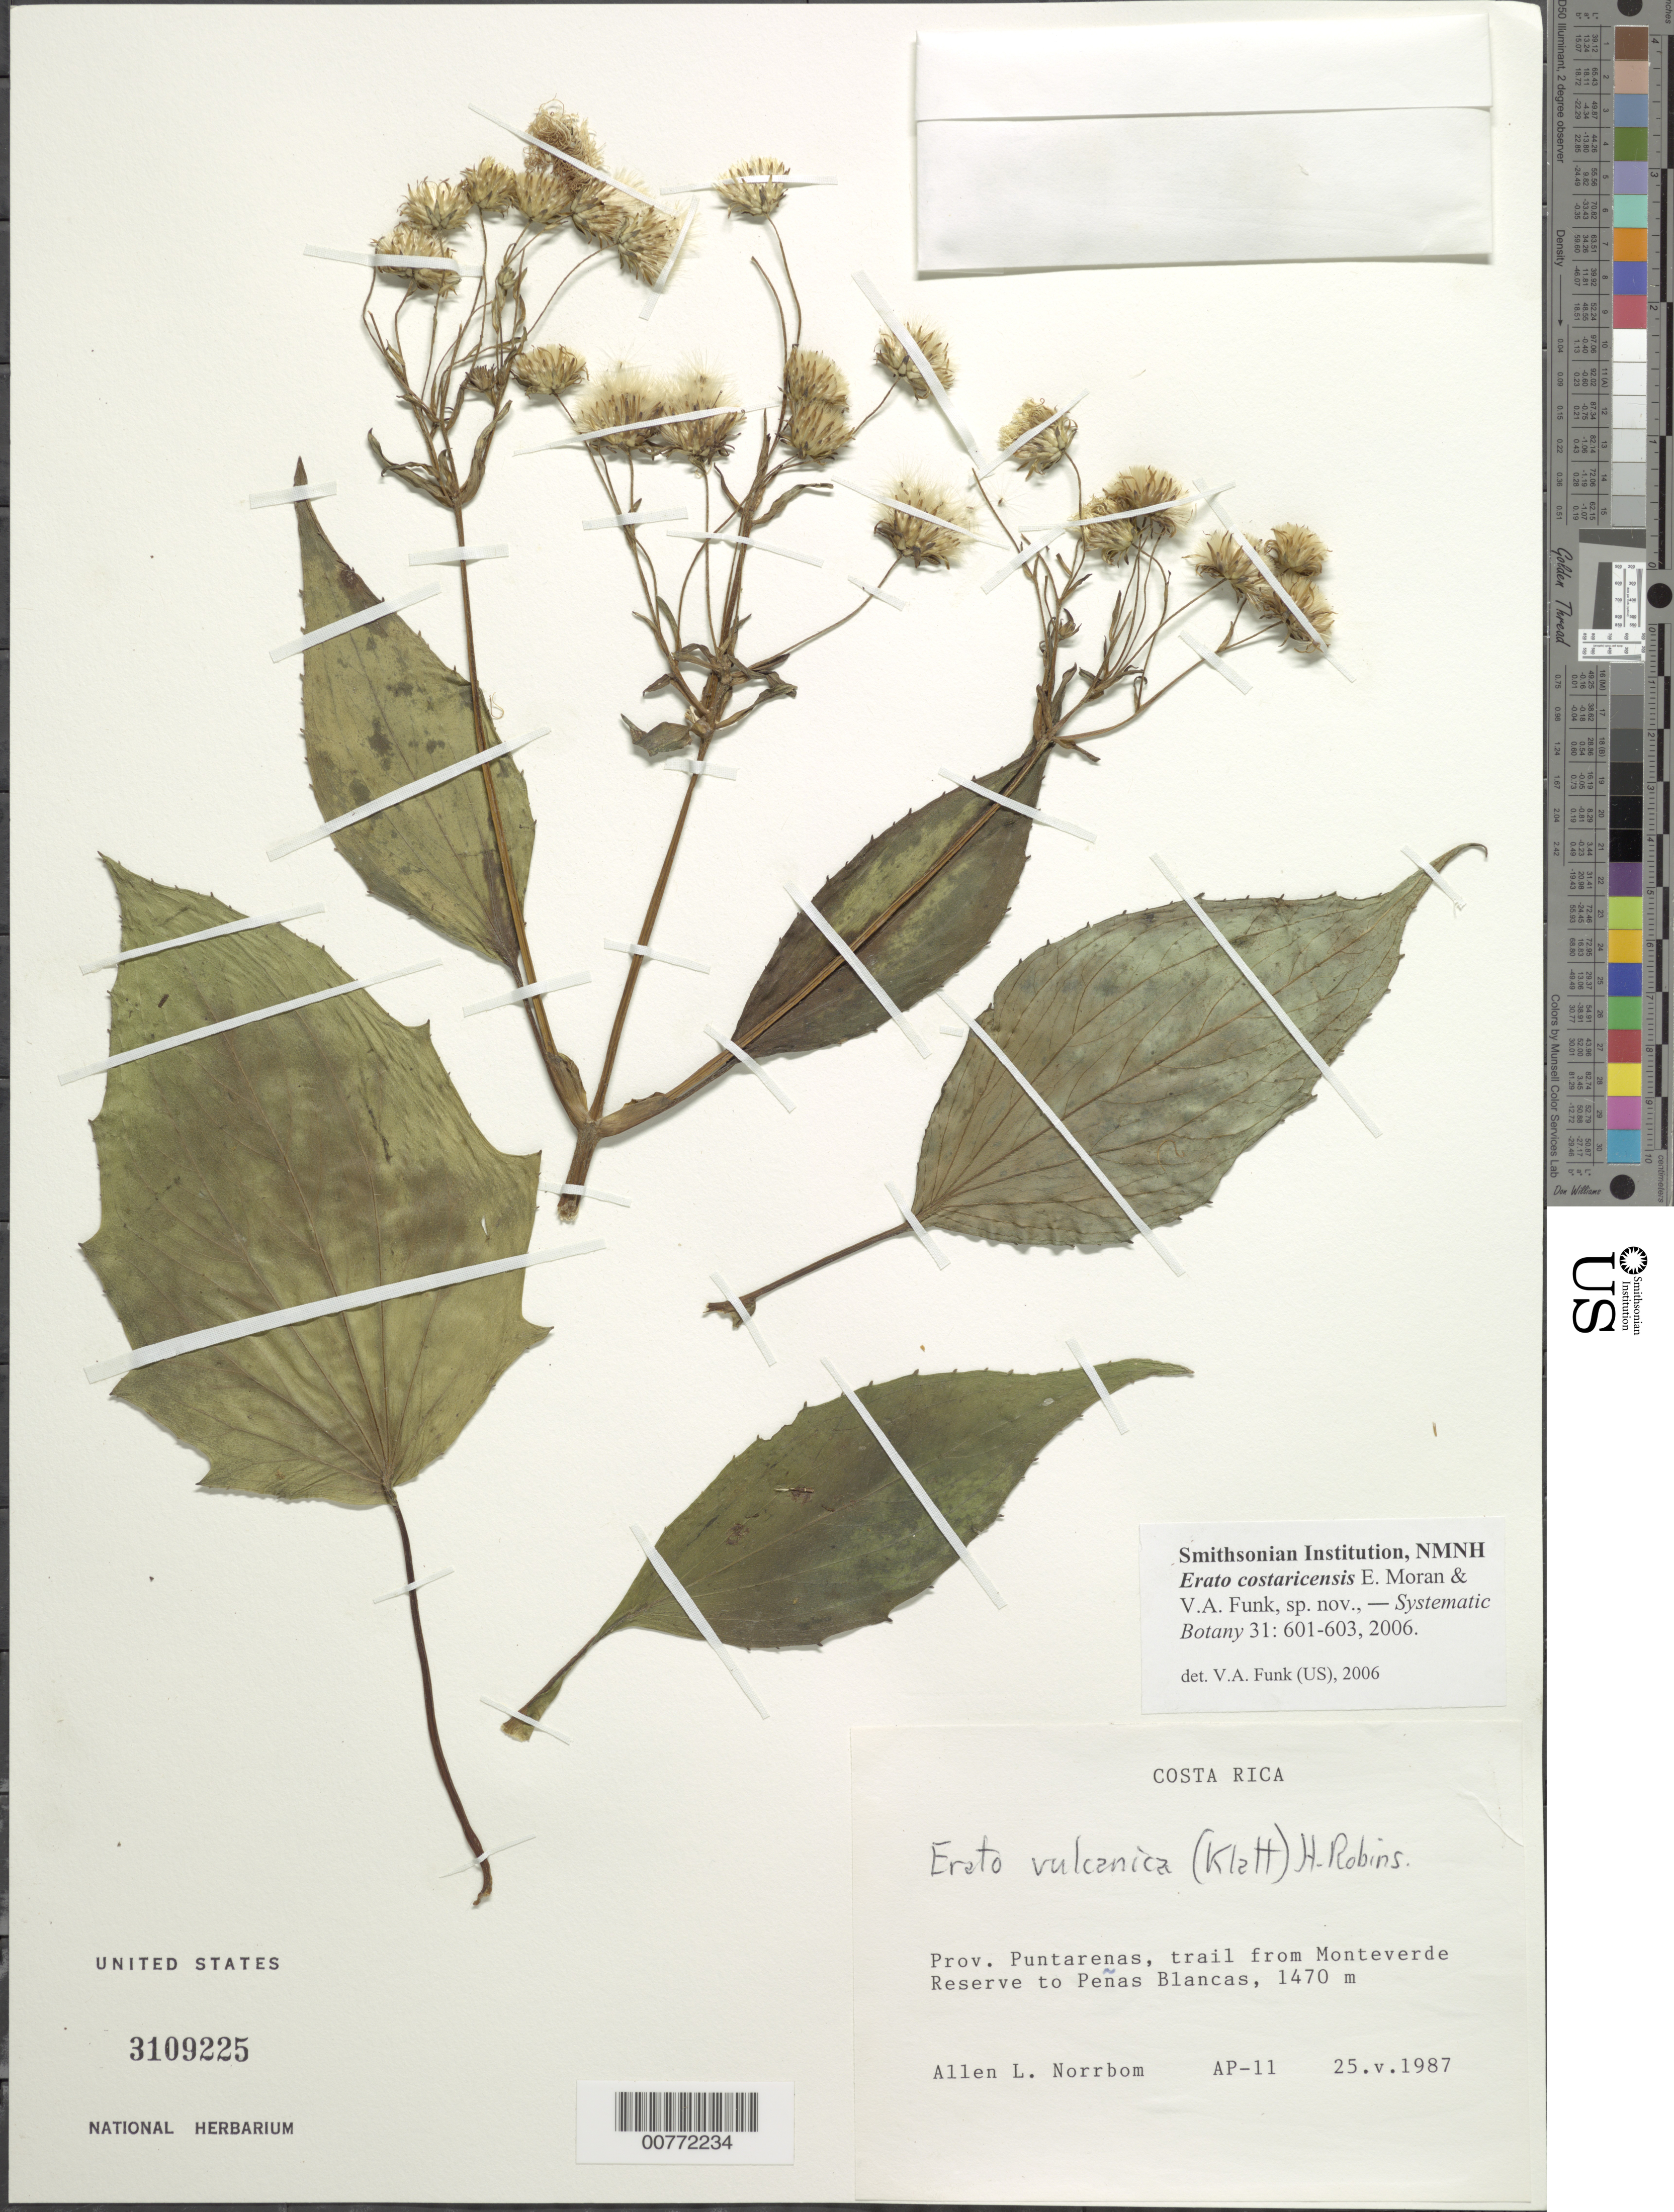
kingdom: Plantae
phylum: Tracheophyta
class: Magnoliopsida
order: Asterales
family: Asteraceae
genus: Erato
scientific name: Erato costaricensis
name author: Moran & V.A. Funk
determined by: Funk, Vicki A., (BOT), Smithsonian Institution - National Museum of Natural History (UNITED STATES)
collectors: A. L. Norrbom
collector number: AP 11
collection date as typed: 25 May 1987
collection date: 1987-05-25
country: Costa Rica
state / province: Puntarenas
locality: Monteverde Reserve to Penas Blancas trail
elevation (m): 1470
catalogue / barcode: US 3109225